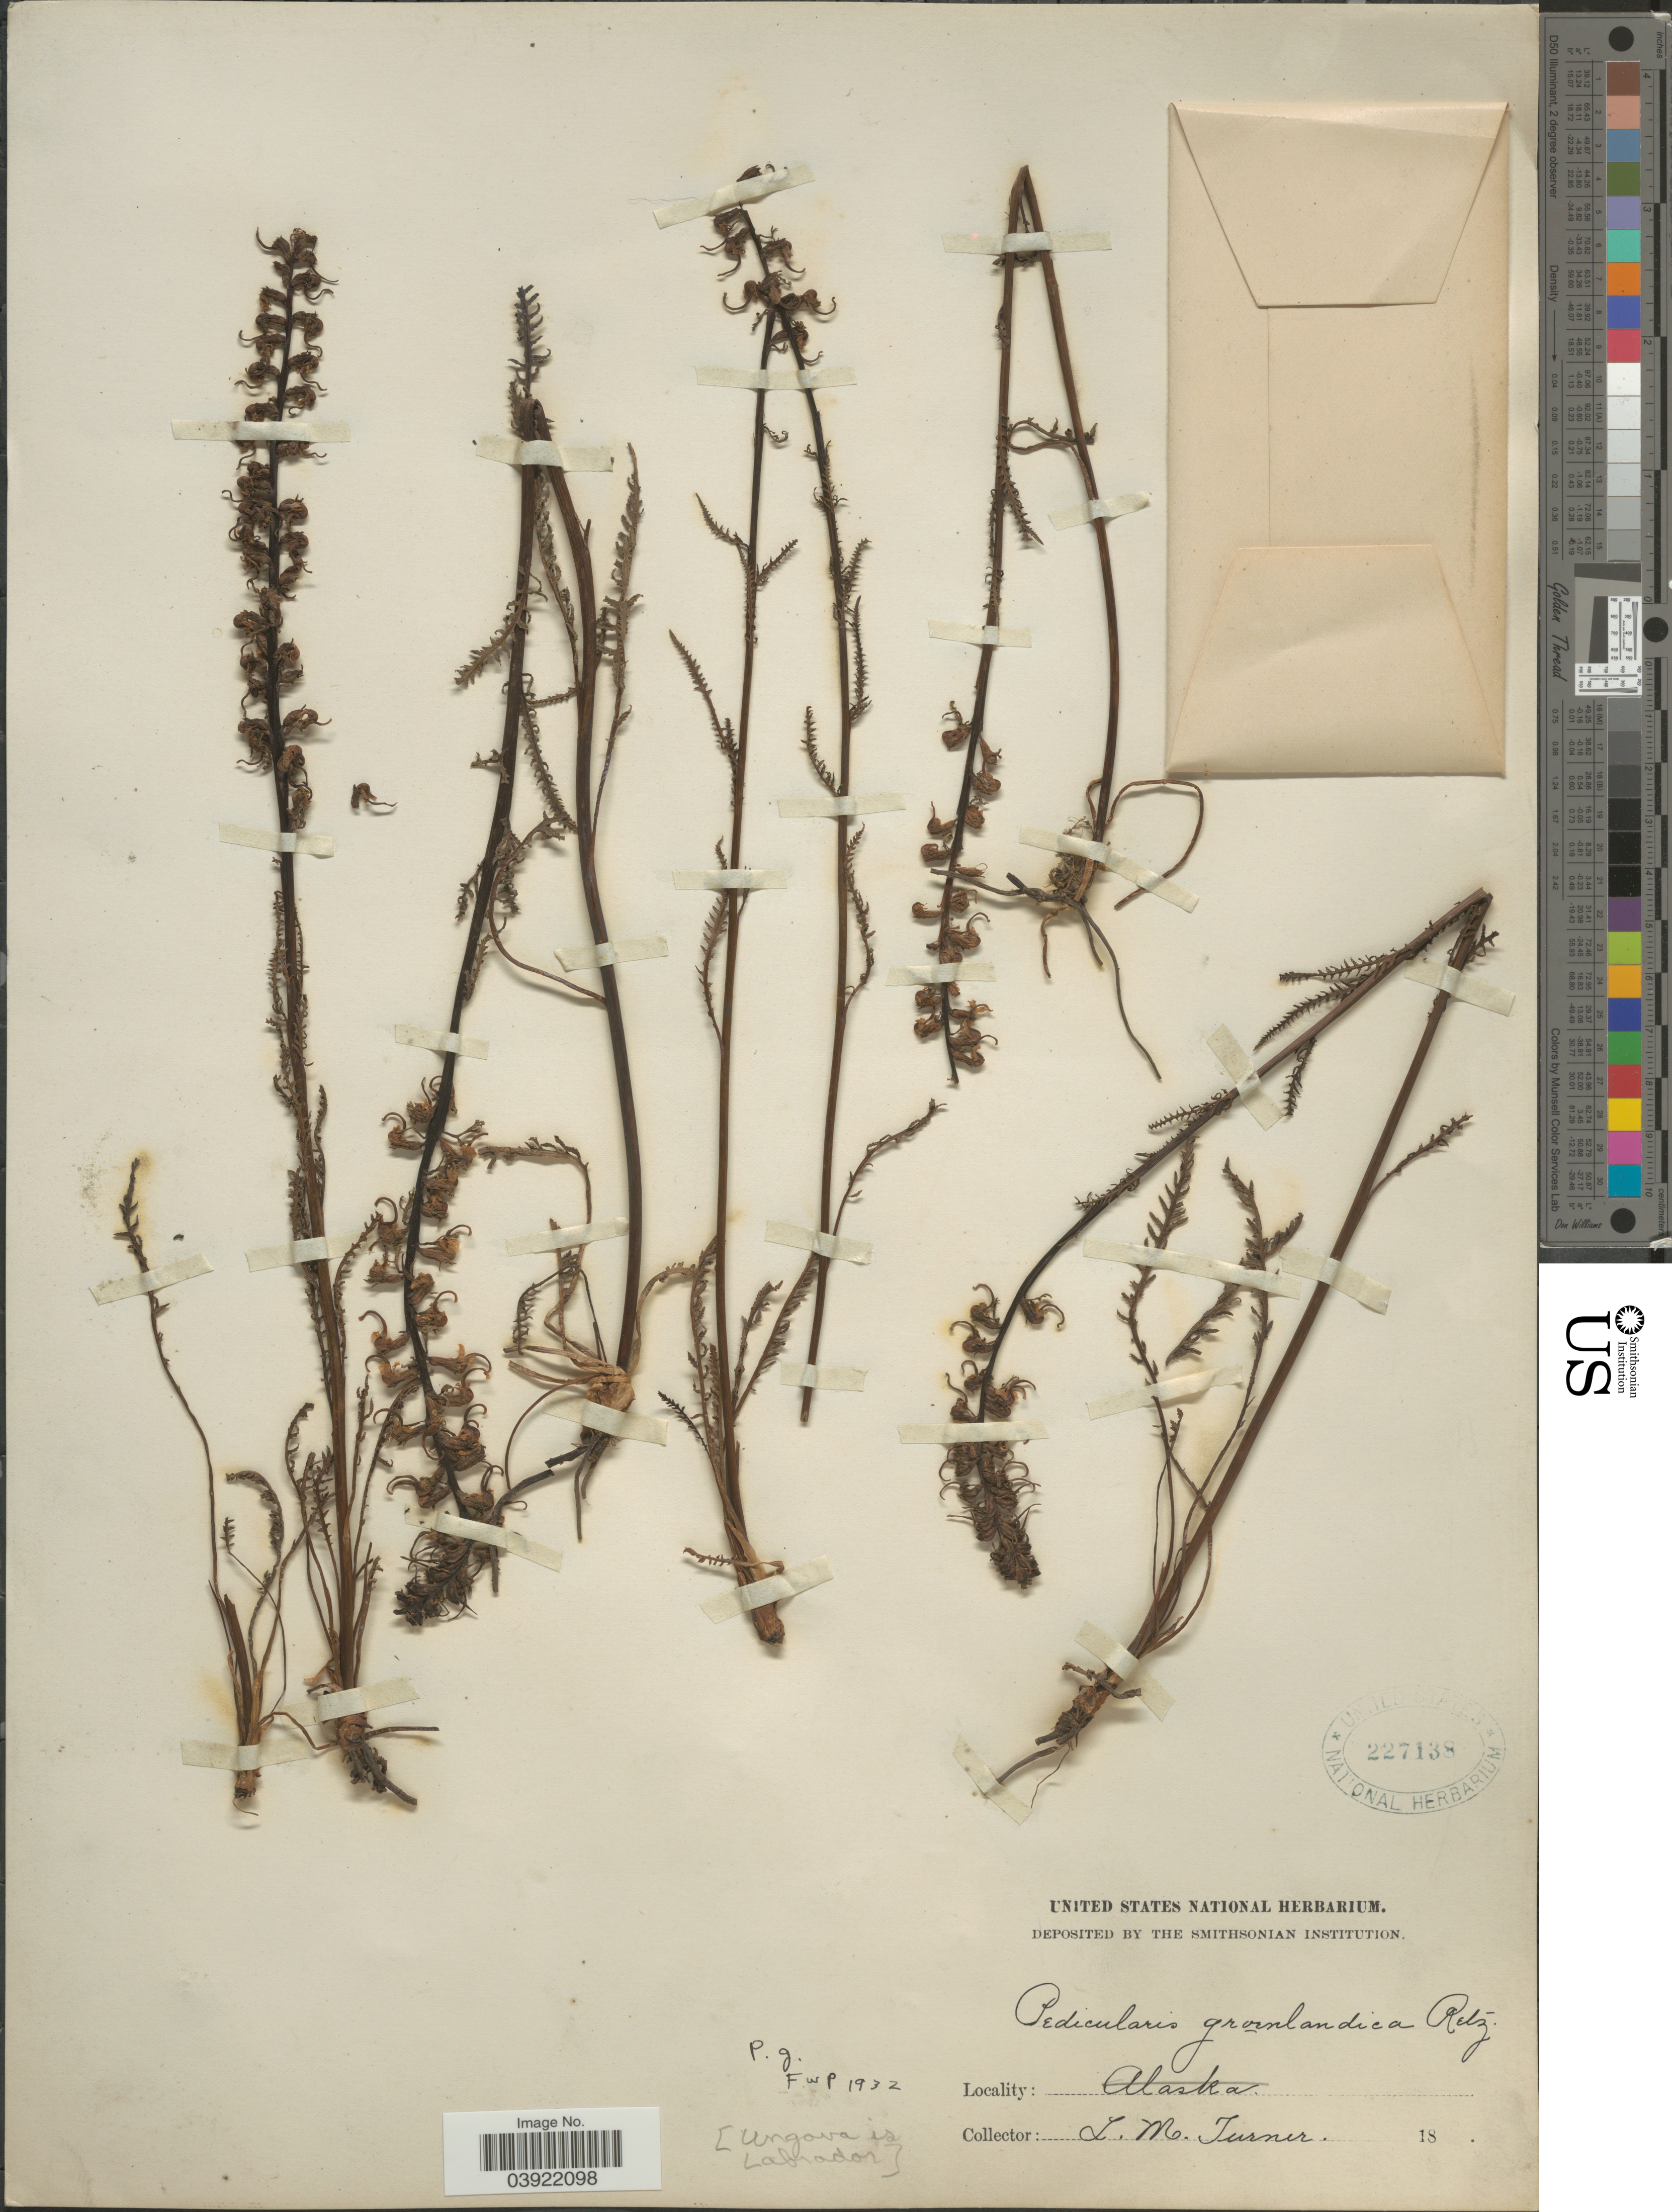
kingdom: Plantae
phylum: Tracheophyta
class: Magnoliopsida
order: Lamiales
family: Orobanchaceae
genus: Pedicularis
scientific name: Pedicularis groenlandica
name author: Retz.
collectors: L. M. Turner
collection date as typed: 18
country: United States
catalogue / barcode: US 227138